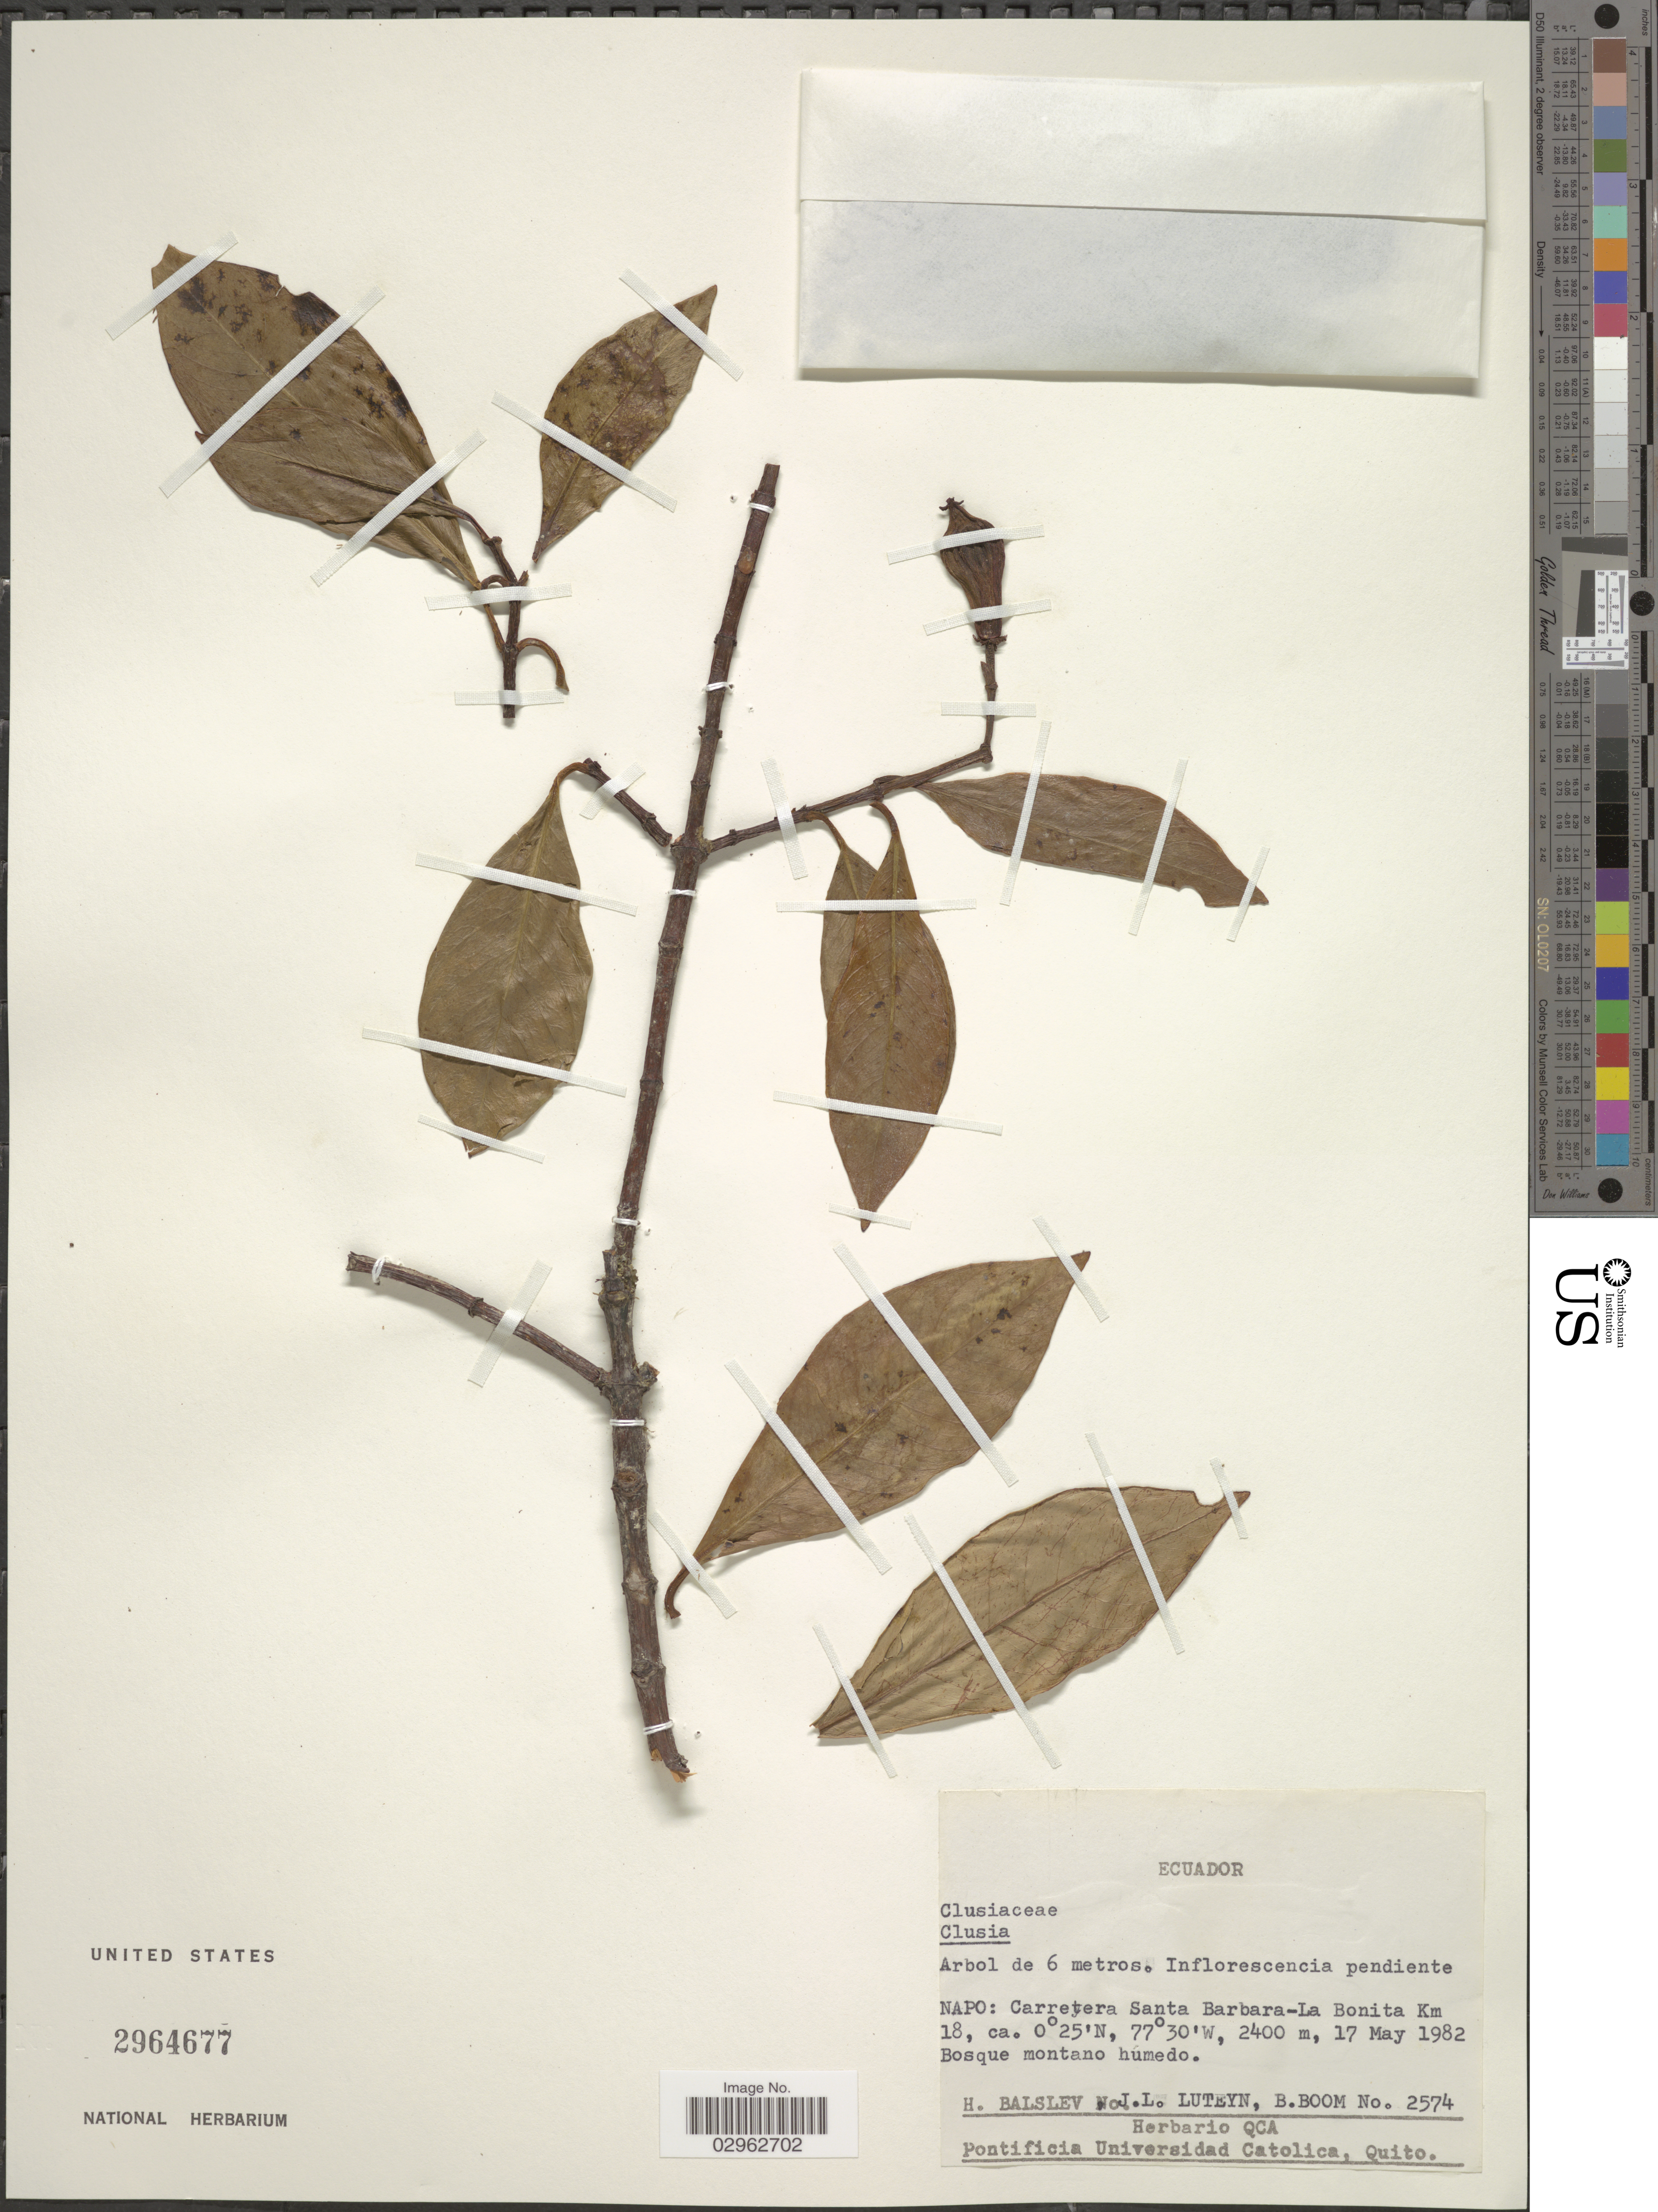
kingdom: Plantae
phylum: Tracheophyta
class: Magnoliopsida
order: Malpighiales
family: Clusiaceae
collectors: H. Balslev, J. Luteyn & B. M. Boom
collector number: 2574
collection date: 1982-05-17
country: Ecuador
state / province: Napo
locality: Carretera Santa Barbara-La Bonita Km 18.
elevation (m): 2400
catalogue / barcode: US 2964677